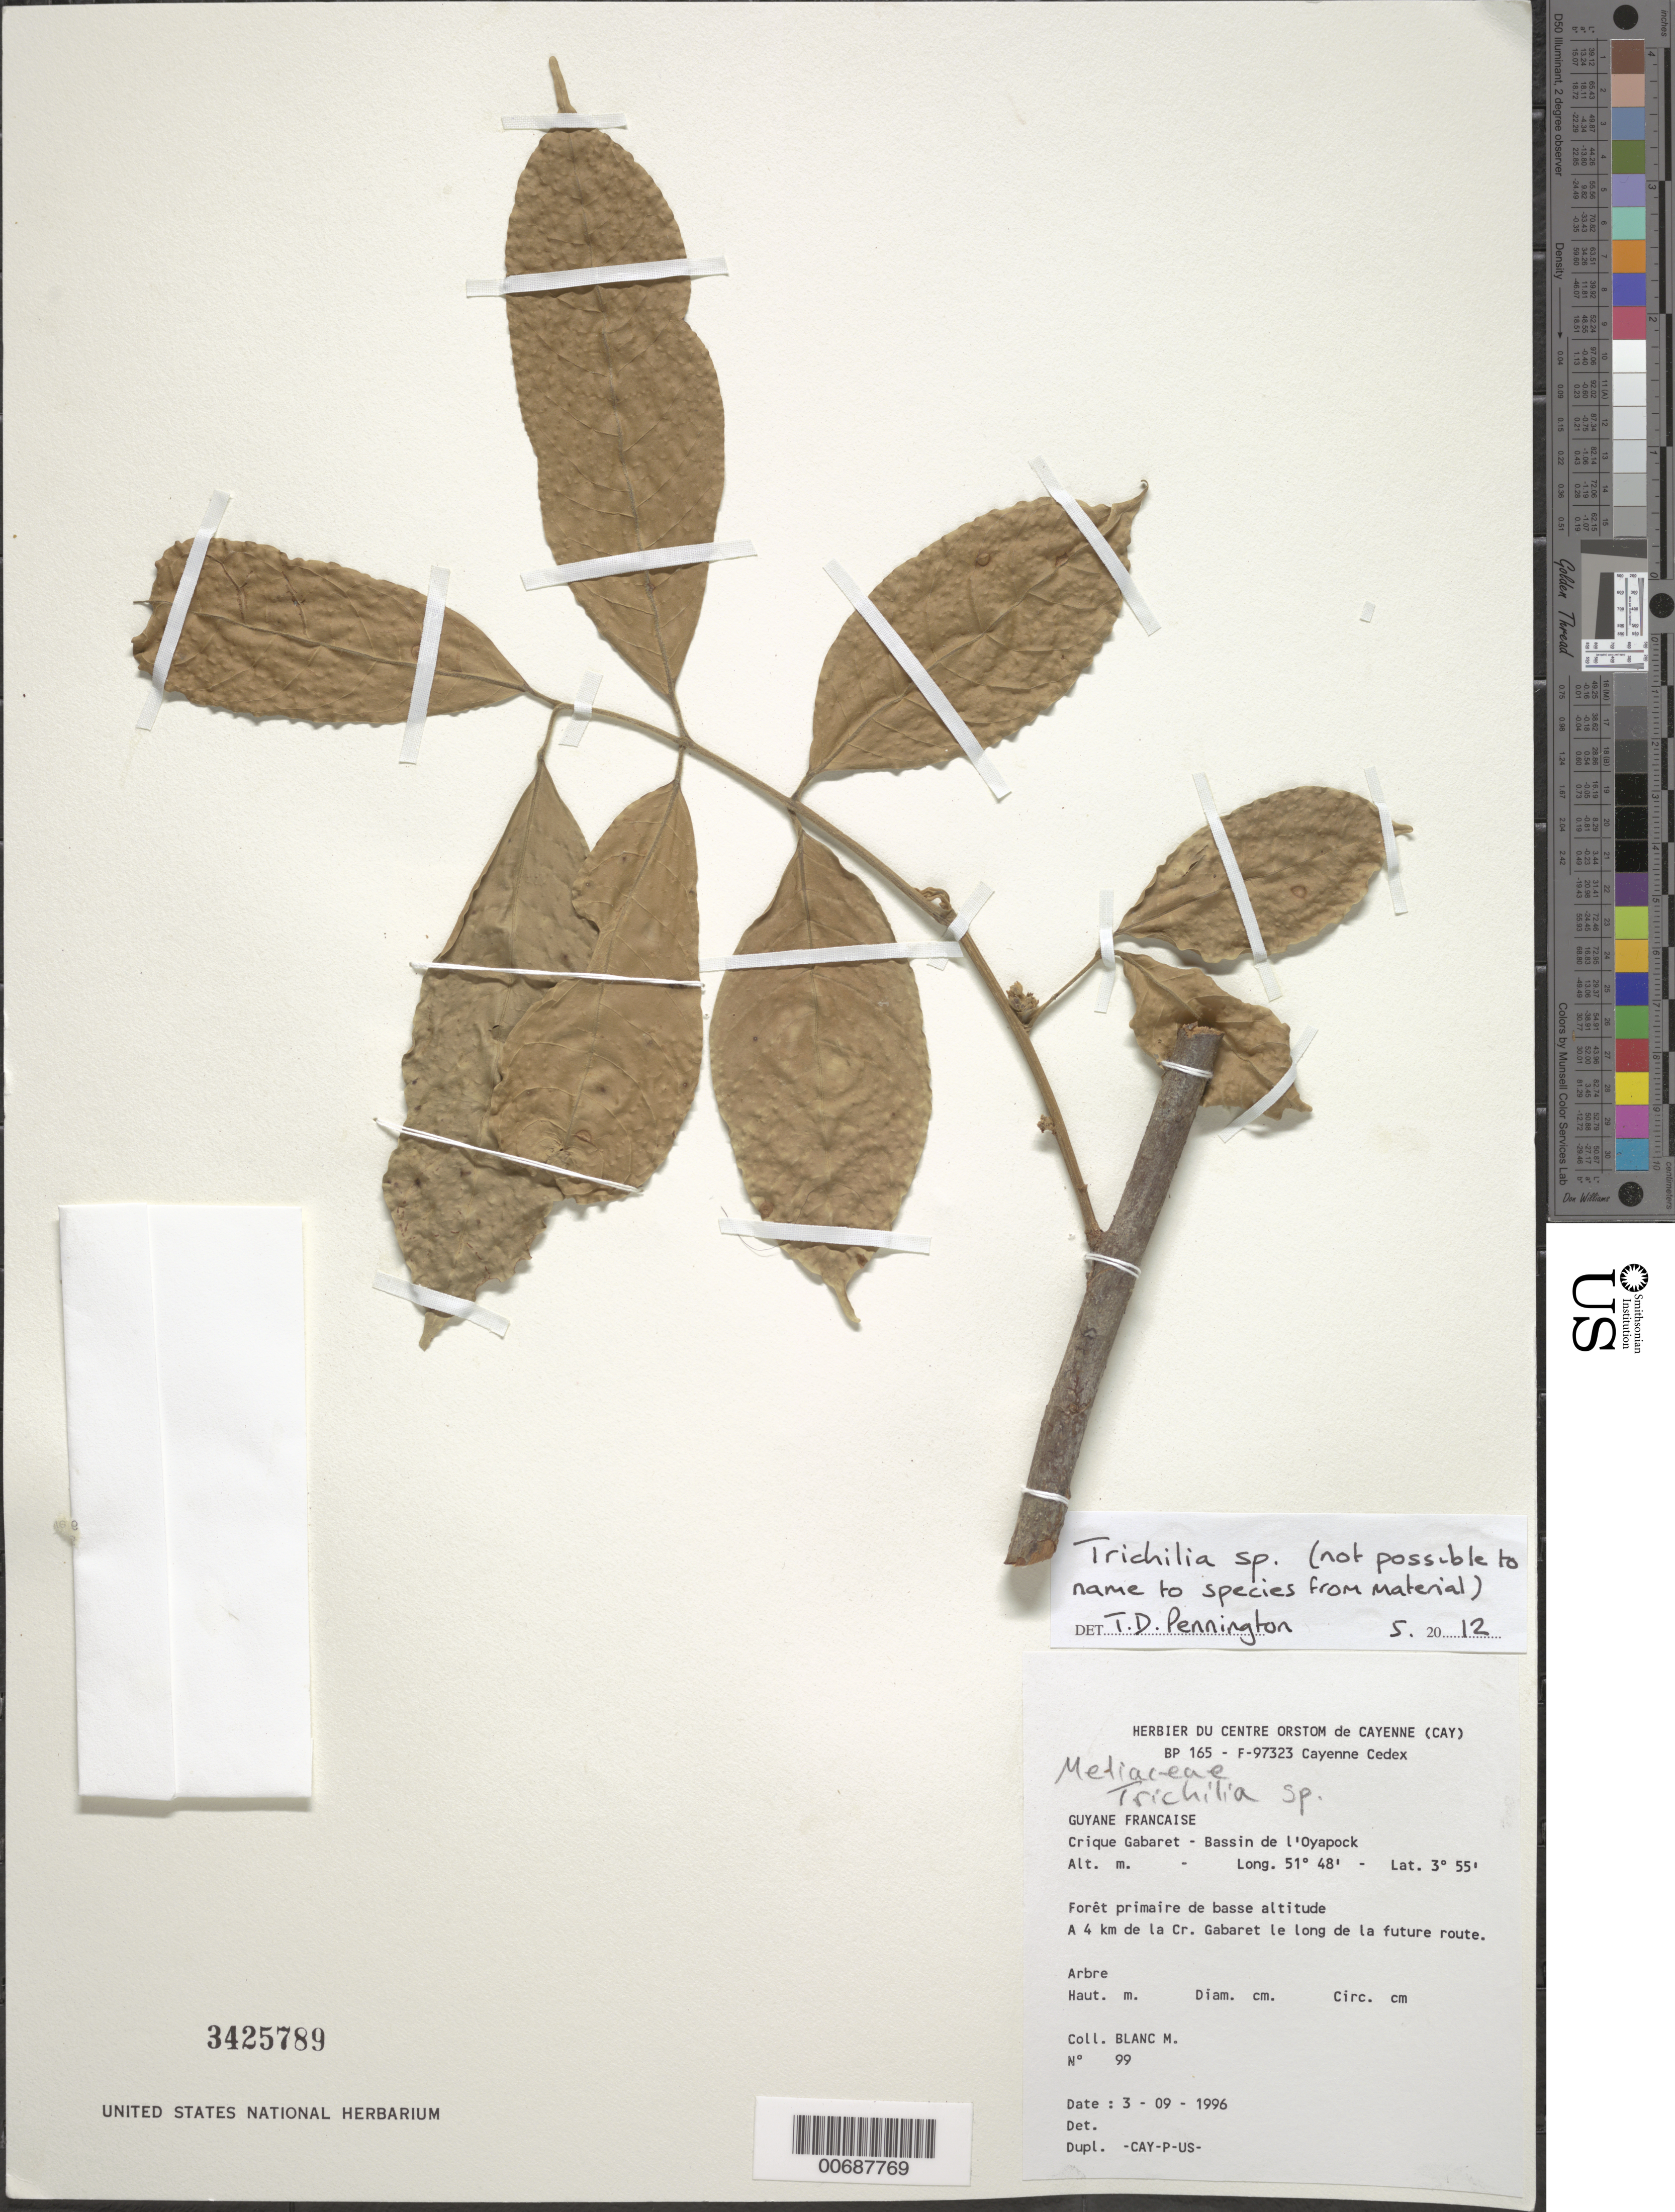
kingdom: Plantae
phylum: Tracheophyta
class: Magnoliopsida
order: Sapindales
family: Meliaceae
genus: Trichilia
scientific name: Trichilia sp.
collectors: M. Blanc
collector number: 99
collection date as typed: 3-Sep-96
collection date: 1996-09-03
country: French Guiana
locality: Crique Gabaret, Bassin de l'Oyapock, 4 km de la Crique Gabaret le long de la future route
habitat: Low primary forest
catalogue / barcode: US 3425789